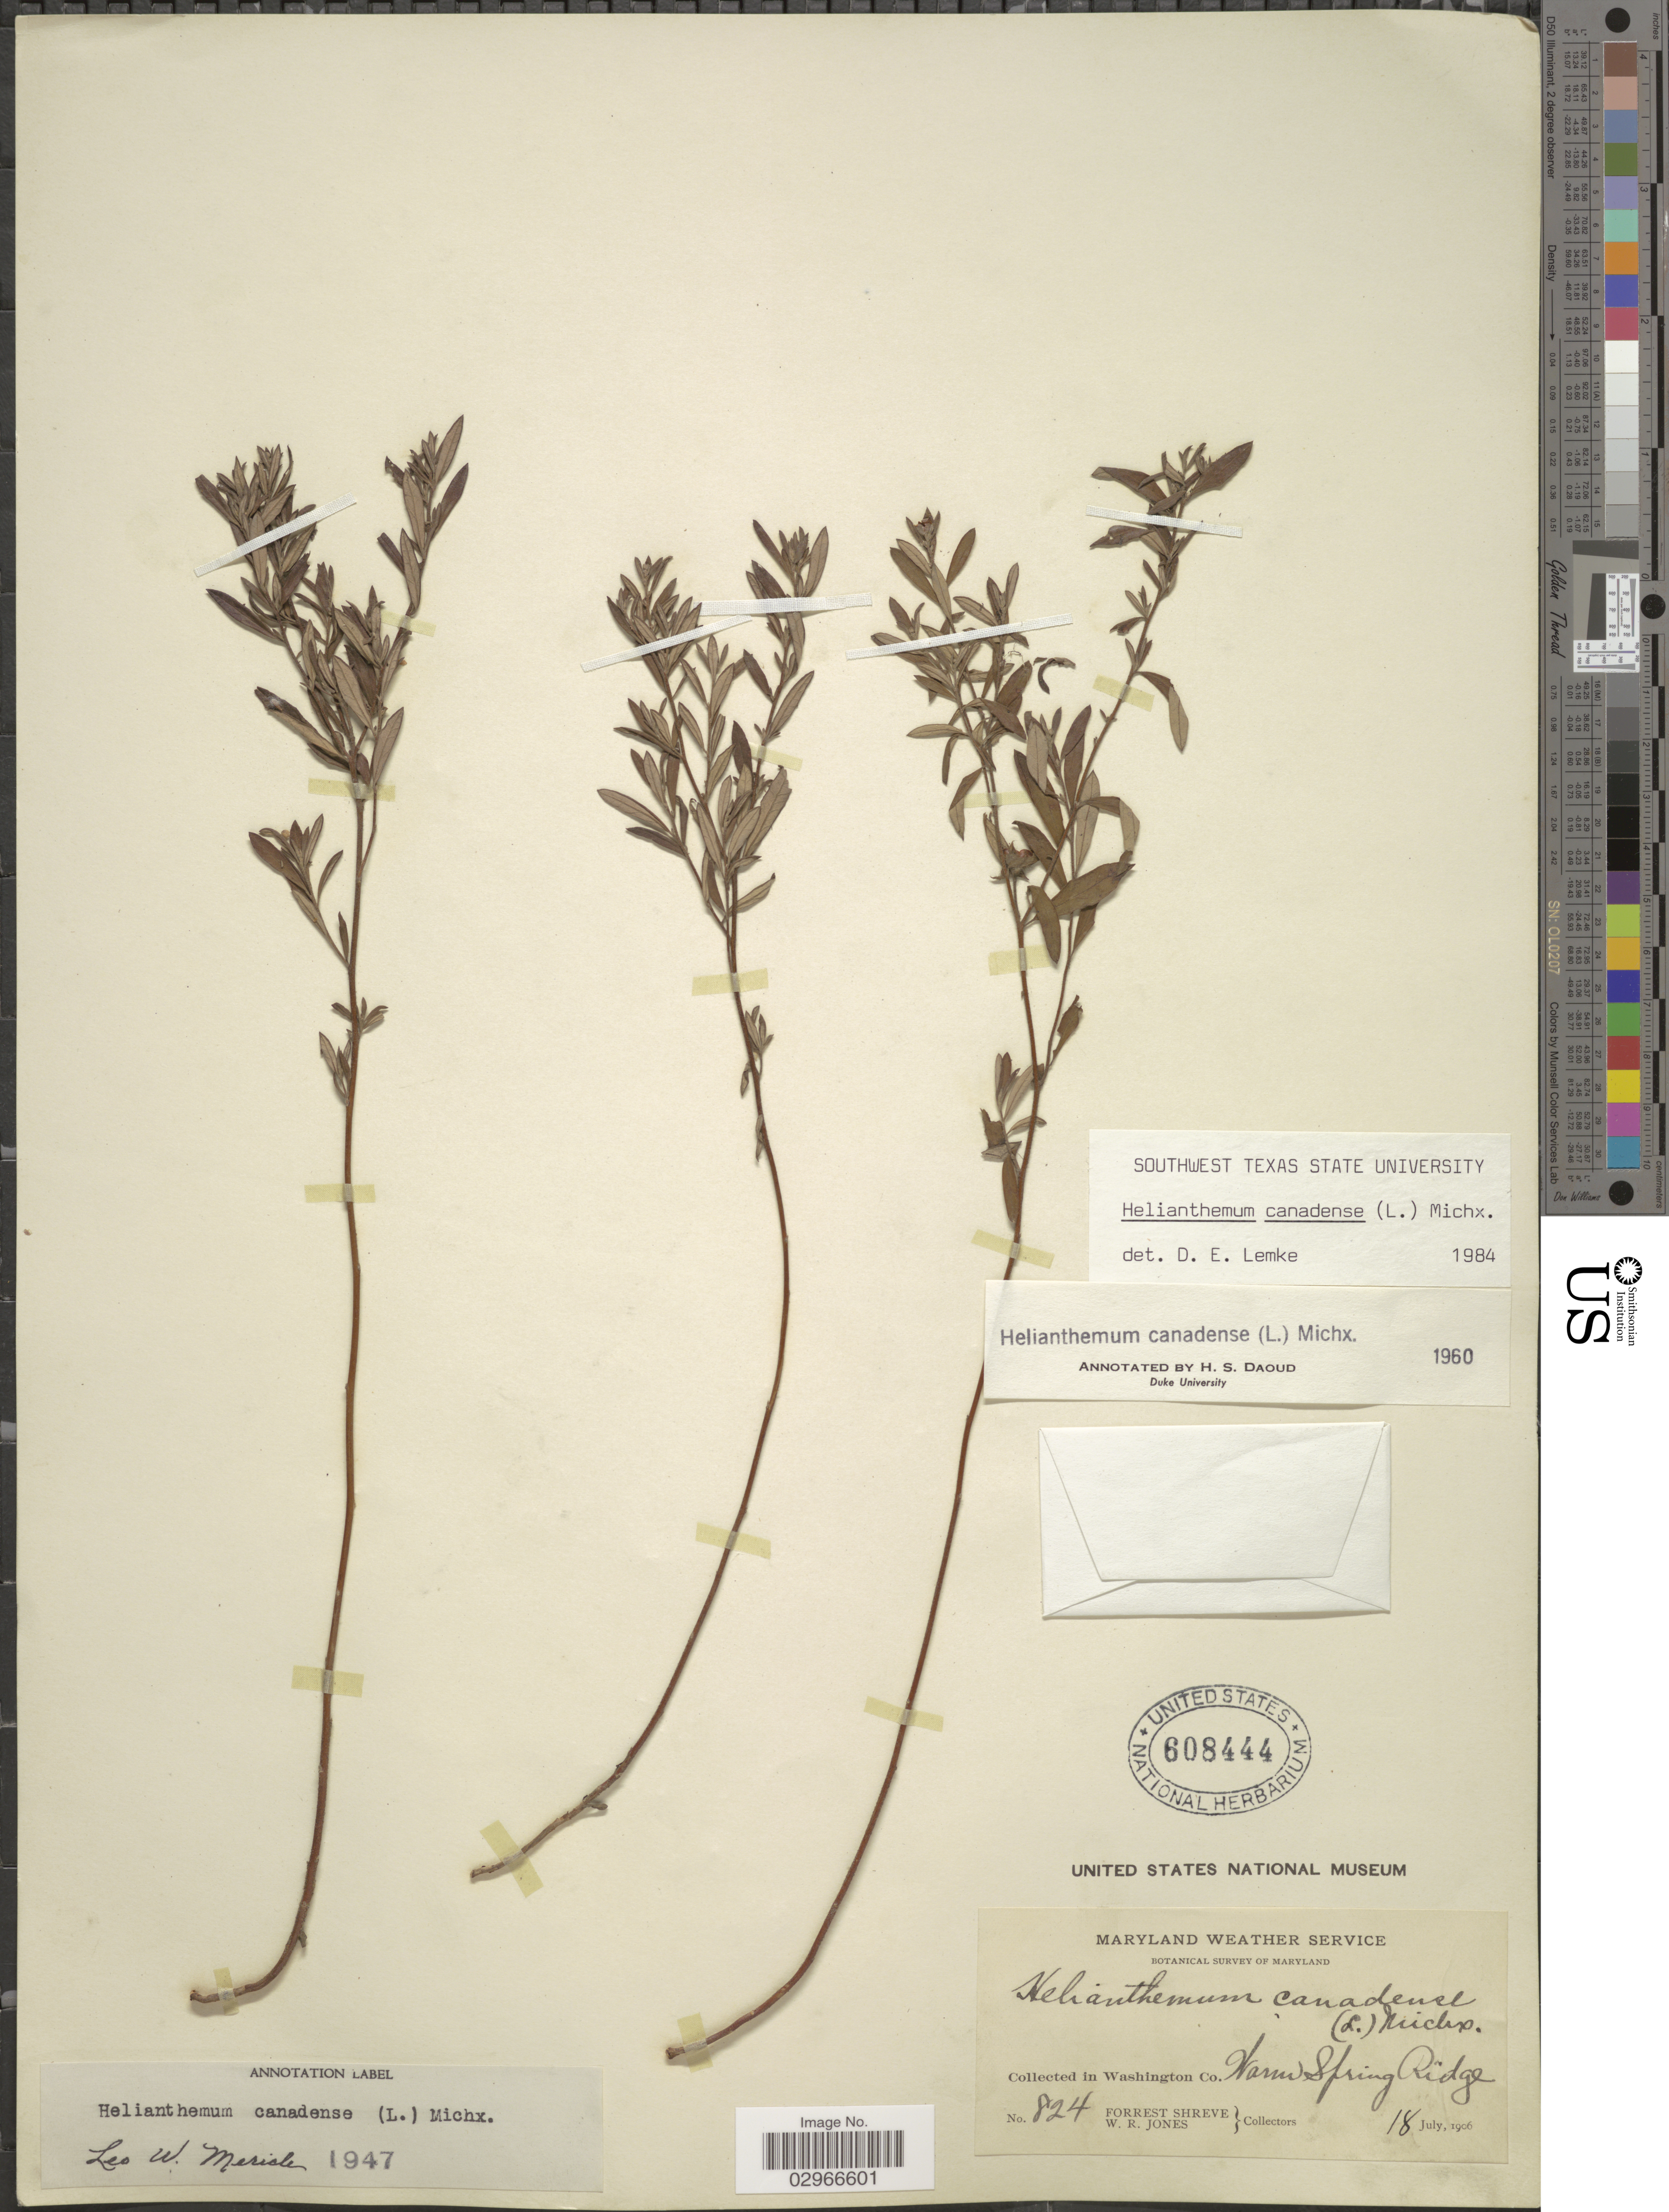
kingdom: Plantae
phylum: Tracheophyta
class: Magnoliopsida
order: Malvales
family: Cistaceae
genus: Helianthemum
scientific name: Helianthemum canadense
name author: (L.) Michx.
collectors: F. Shreve & W. R. Jones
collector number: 824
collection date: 1906-07-18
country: United States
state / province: Maryland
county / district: Washngton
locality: In Washington Co., Warm Spring Ridge.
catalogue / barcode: US 608444